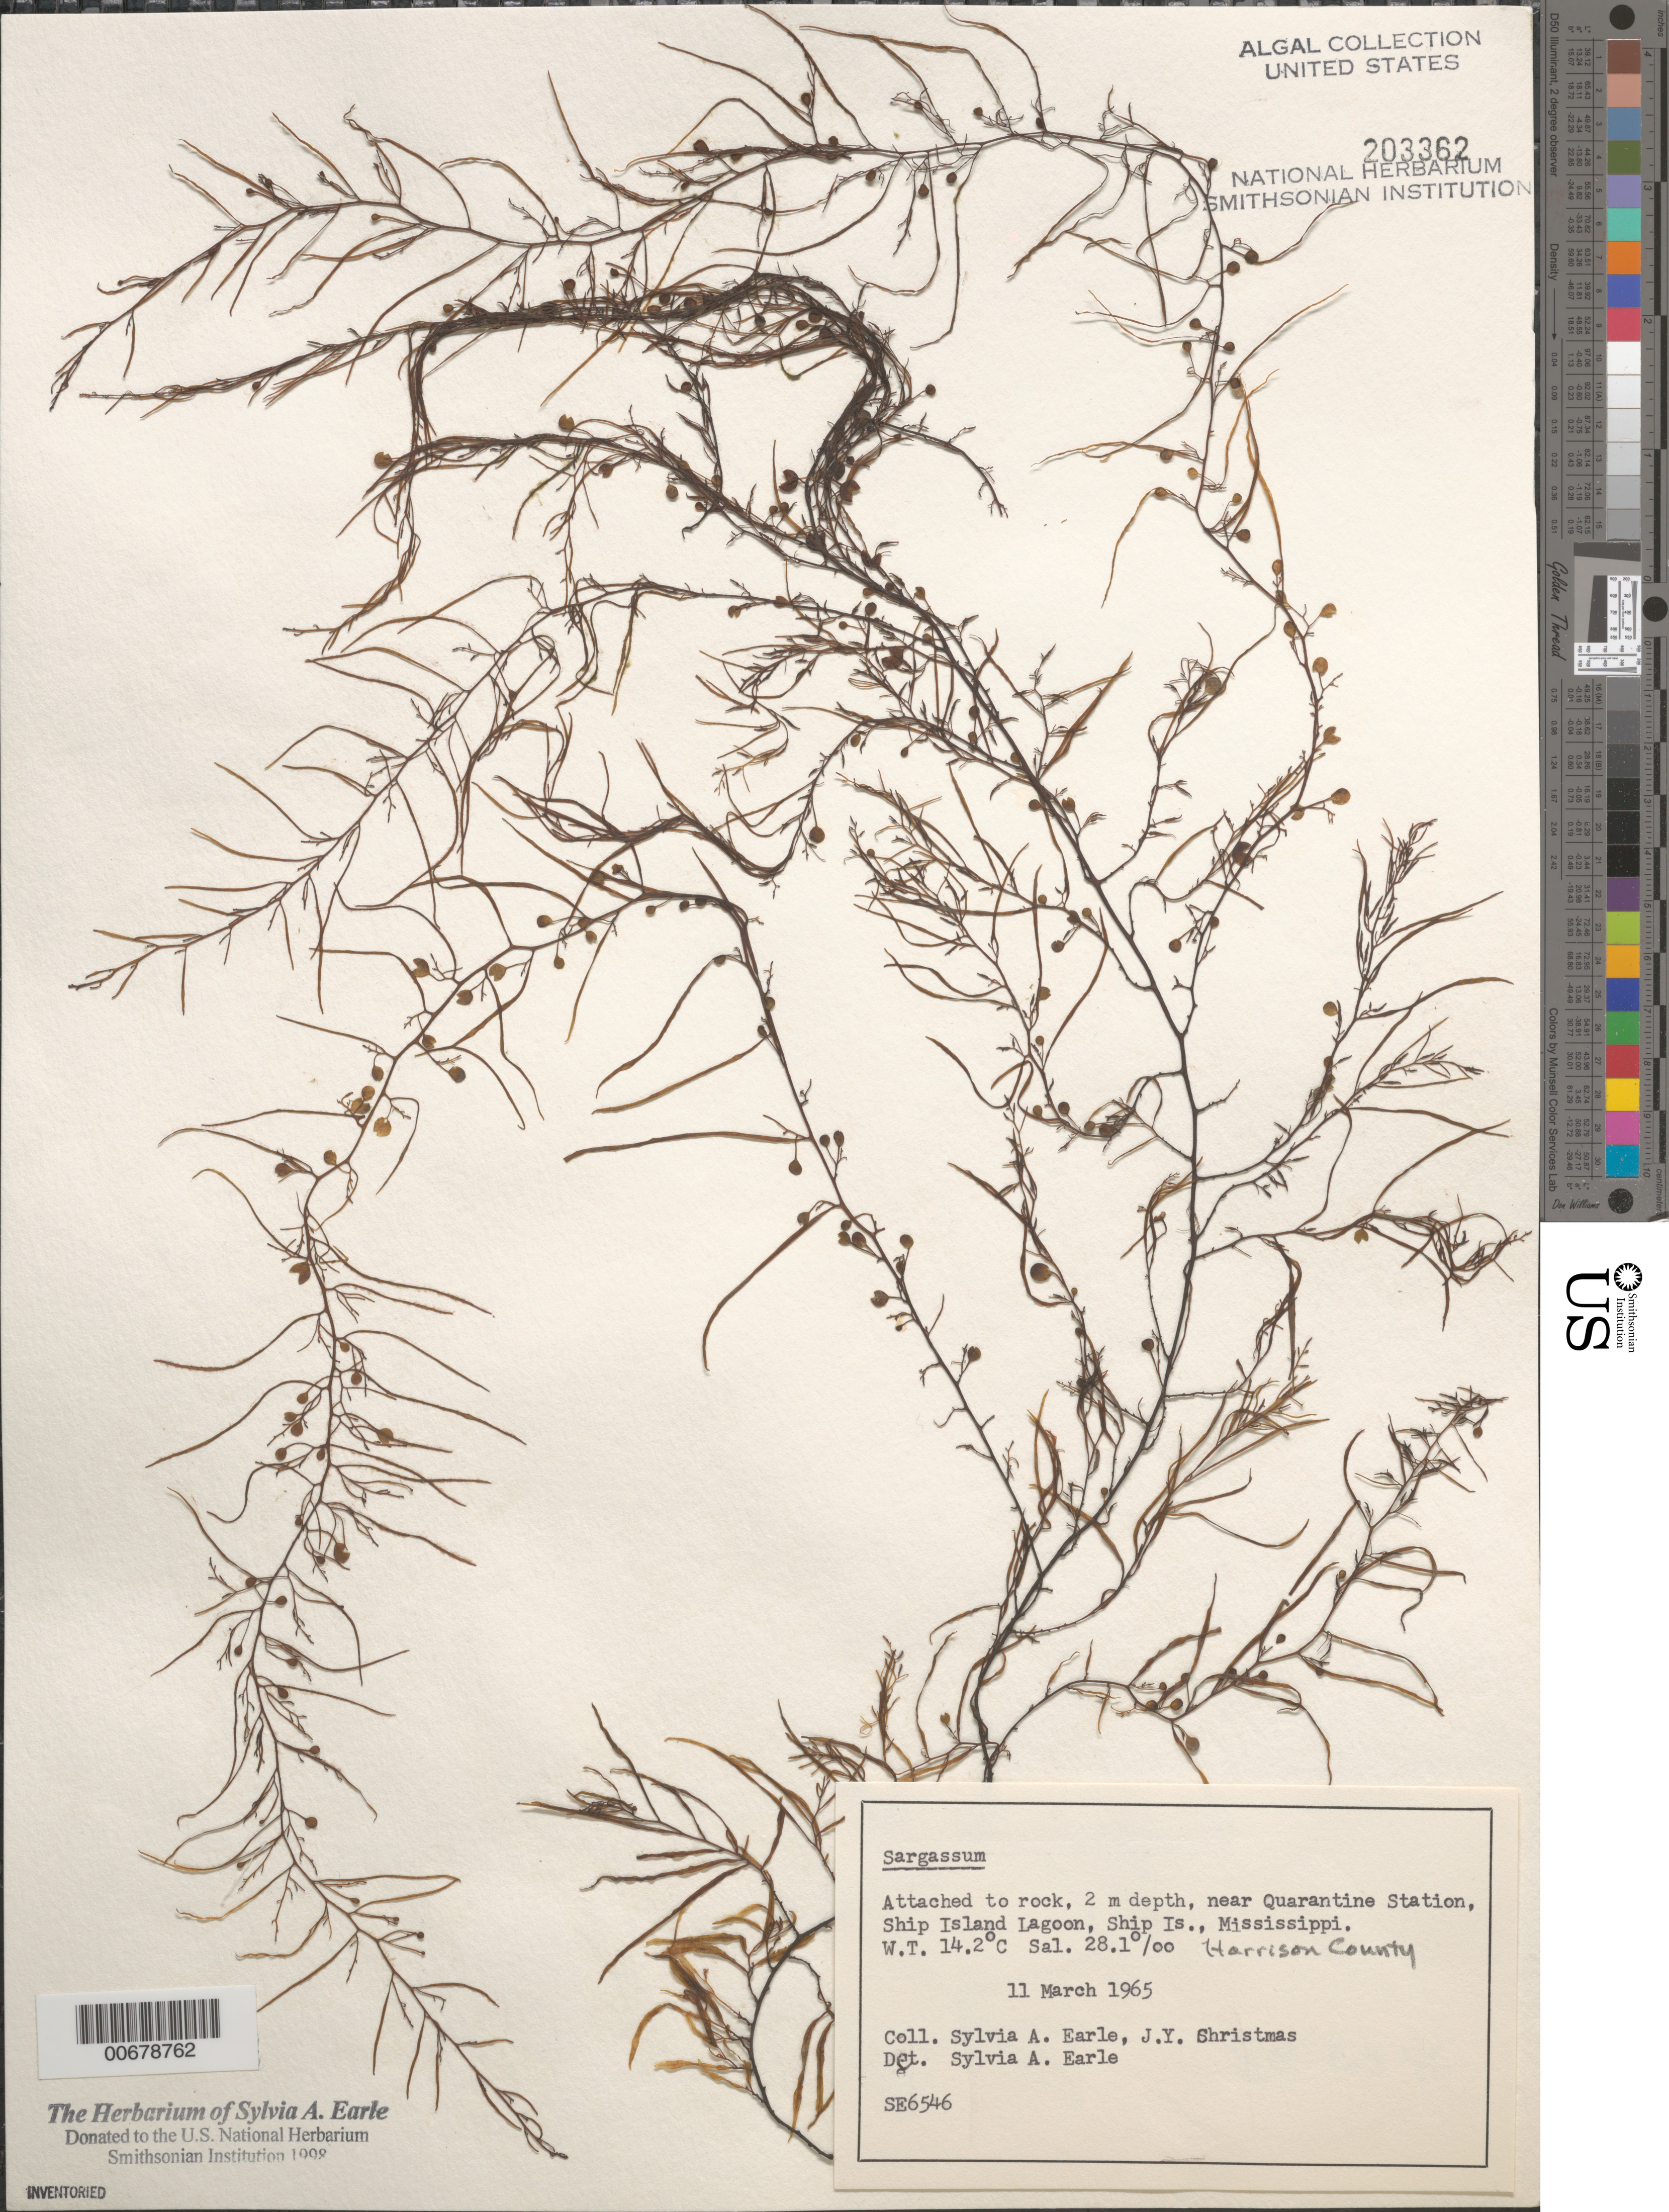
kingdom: Chromista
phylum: Ochrophyta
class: Phaeophyceae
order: Fucales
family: Sargassaceae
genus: Sargassum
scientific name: Sargassum sp.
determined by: Earle, S. A.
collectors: S. A. Earle & J. Christmas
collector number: SE 6546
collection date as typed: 11 Mar 1965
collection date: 1965-03-11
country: United States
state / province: Mississippi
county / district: Harrison County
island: Ship Island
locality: Ship Island Lagoon, off Ocean Springs, near Quarantine Station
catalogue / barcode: US 203362